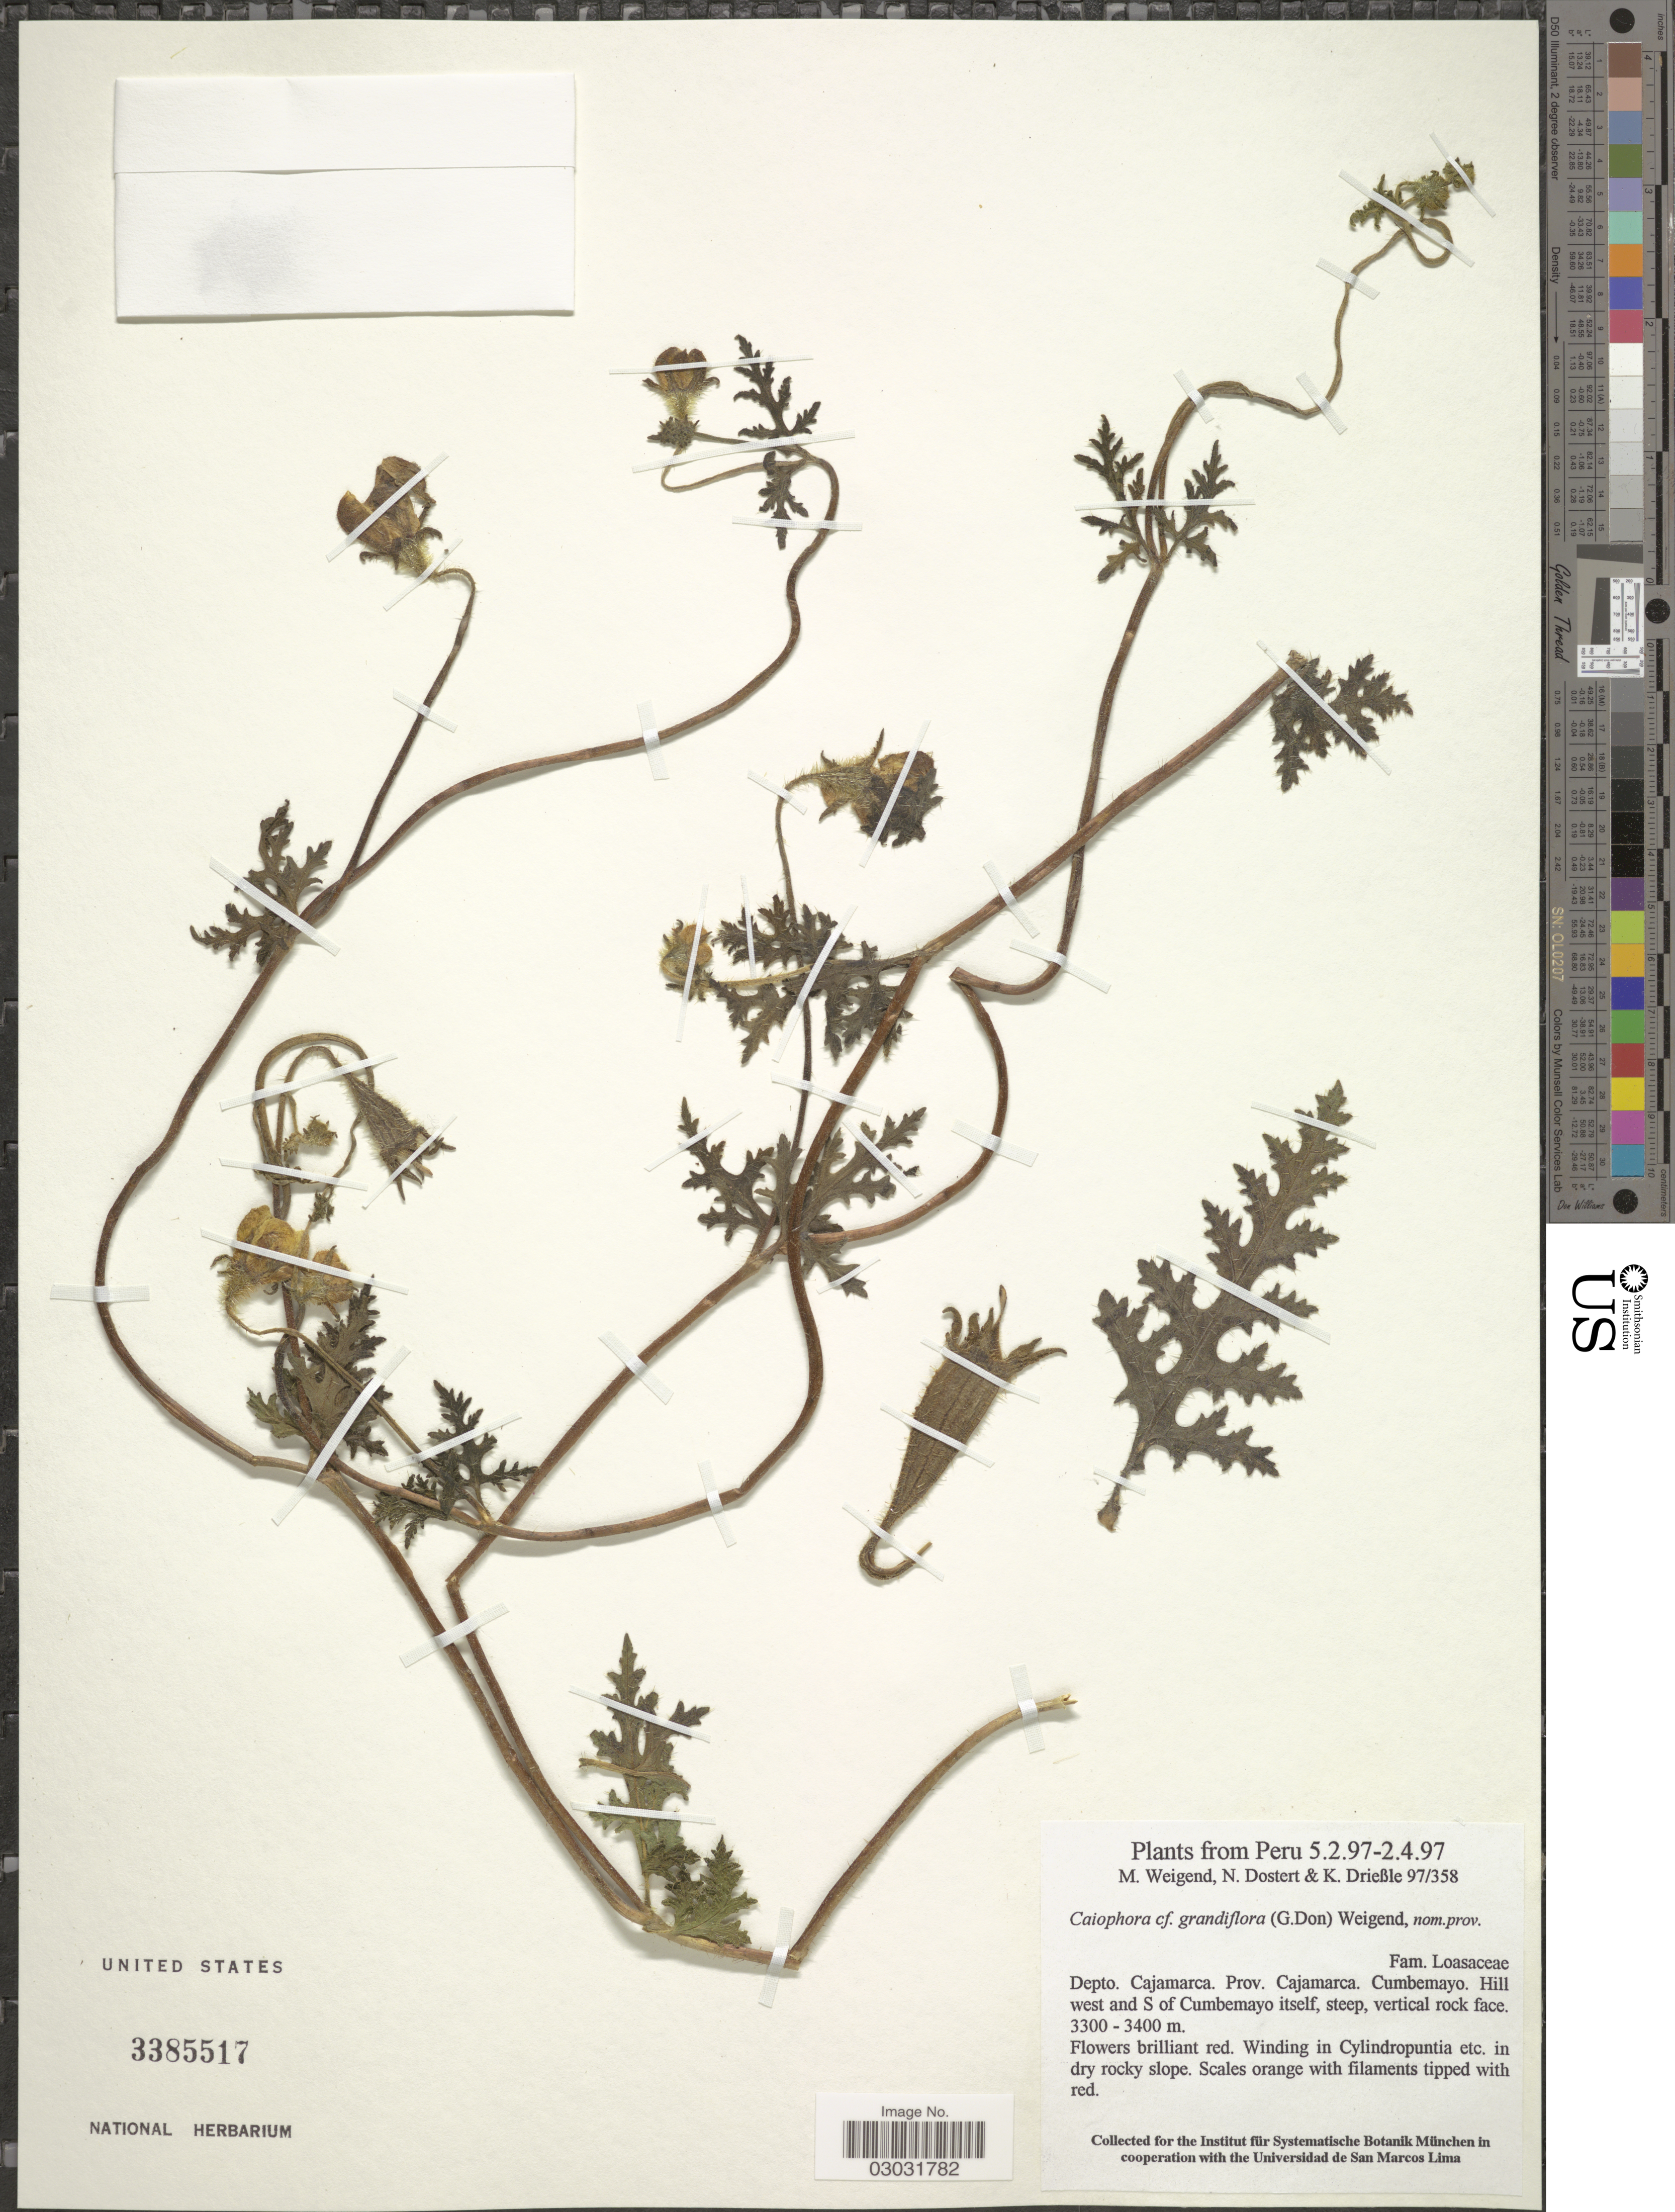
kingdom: Plantae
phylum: Tracheophyta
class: Magnoliopsida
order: Cornales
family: Loasaceae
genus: Caiophora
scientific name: Caiophora grandiflora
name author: (Ruiz & Pav. ex G. Don) Weigend & Mark. Ackermann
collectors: M. Weigend, N. Dostert & K. Drießle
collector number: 97/358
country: Peru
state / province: Cajamarca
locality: Depto. Cajamarca. Prov. Cajamarca. Cumbemayo. Hill west and S of Cumbemayo itself.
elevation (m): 3300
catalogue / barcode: US 3385517